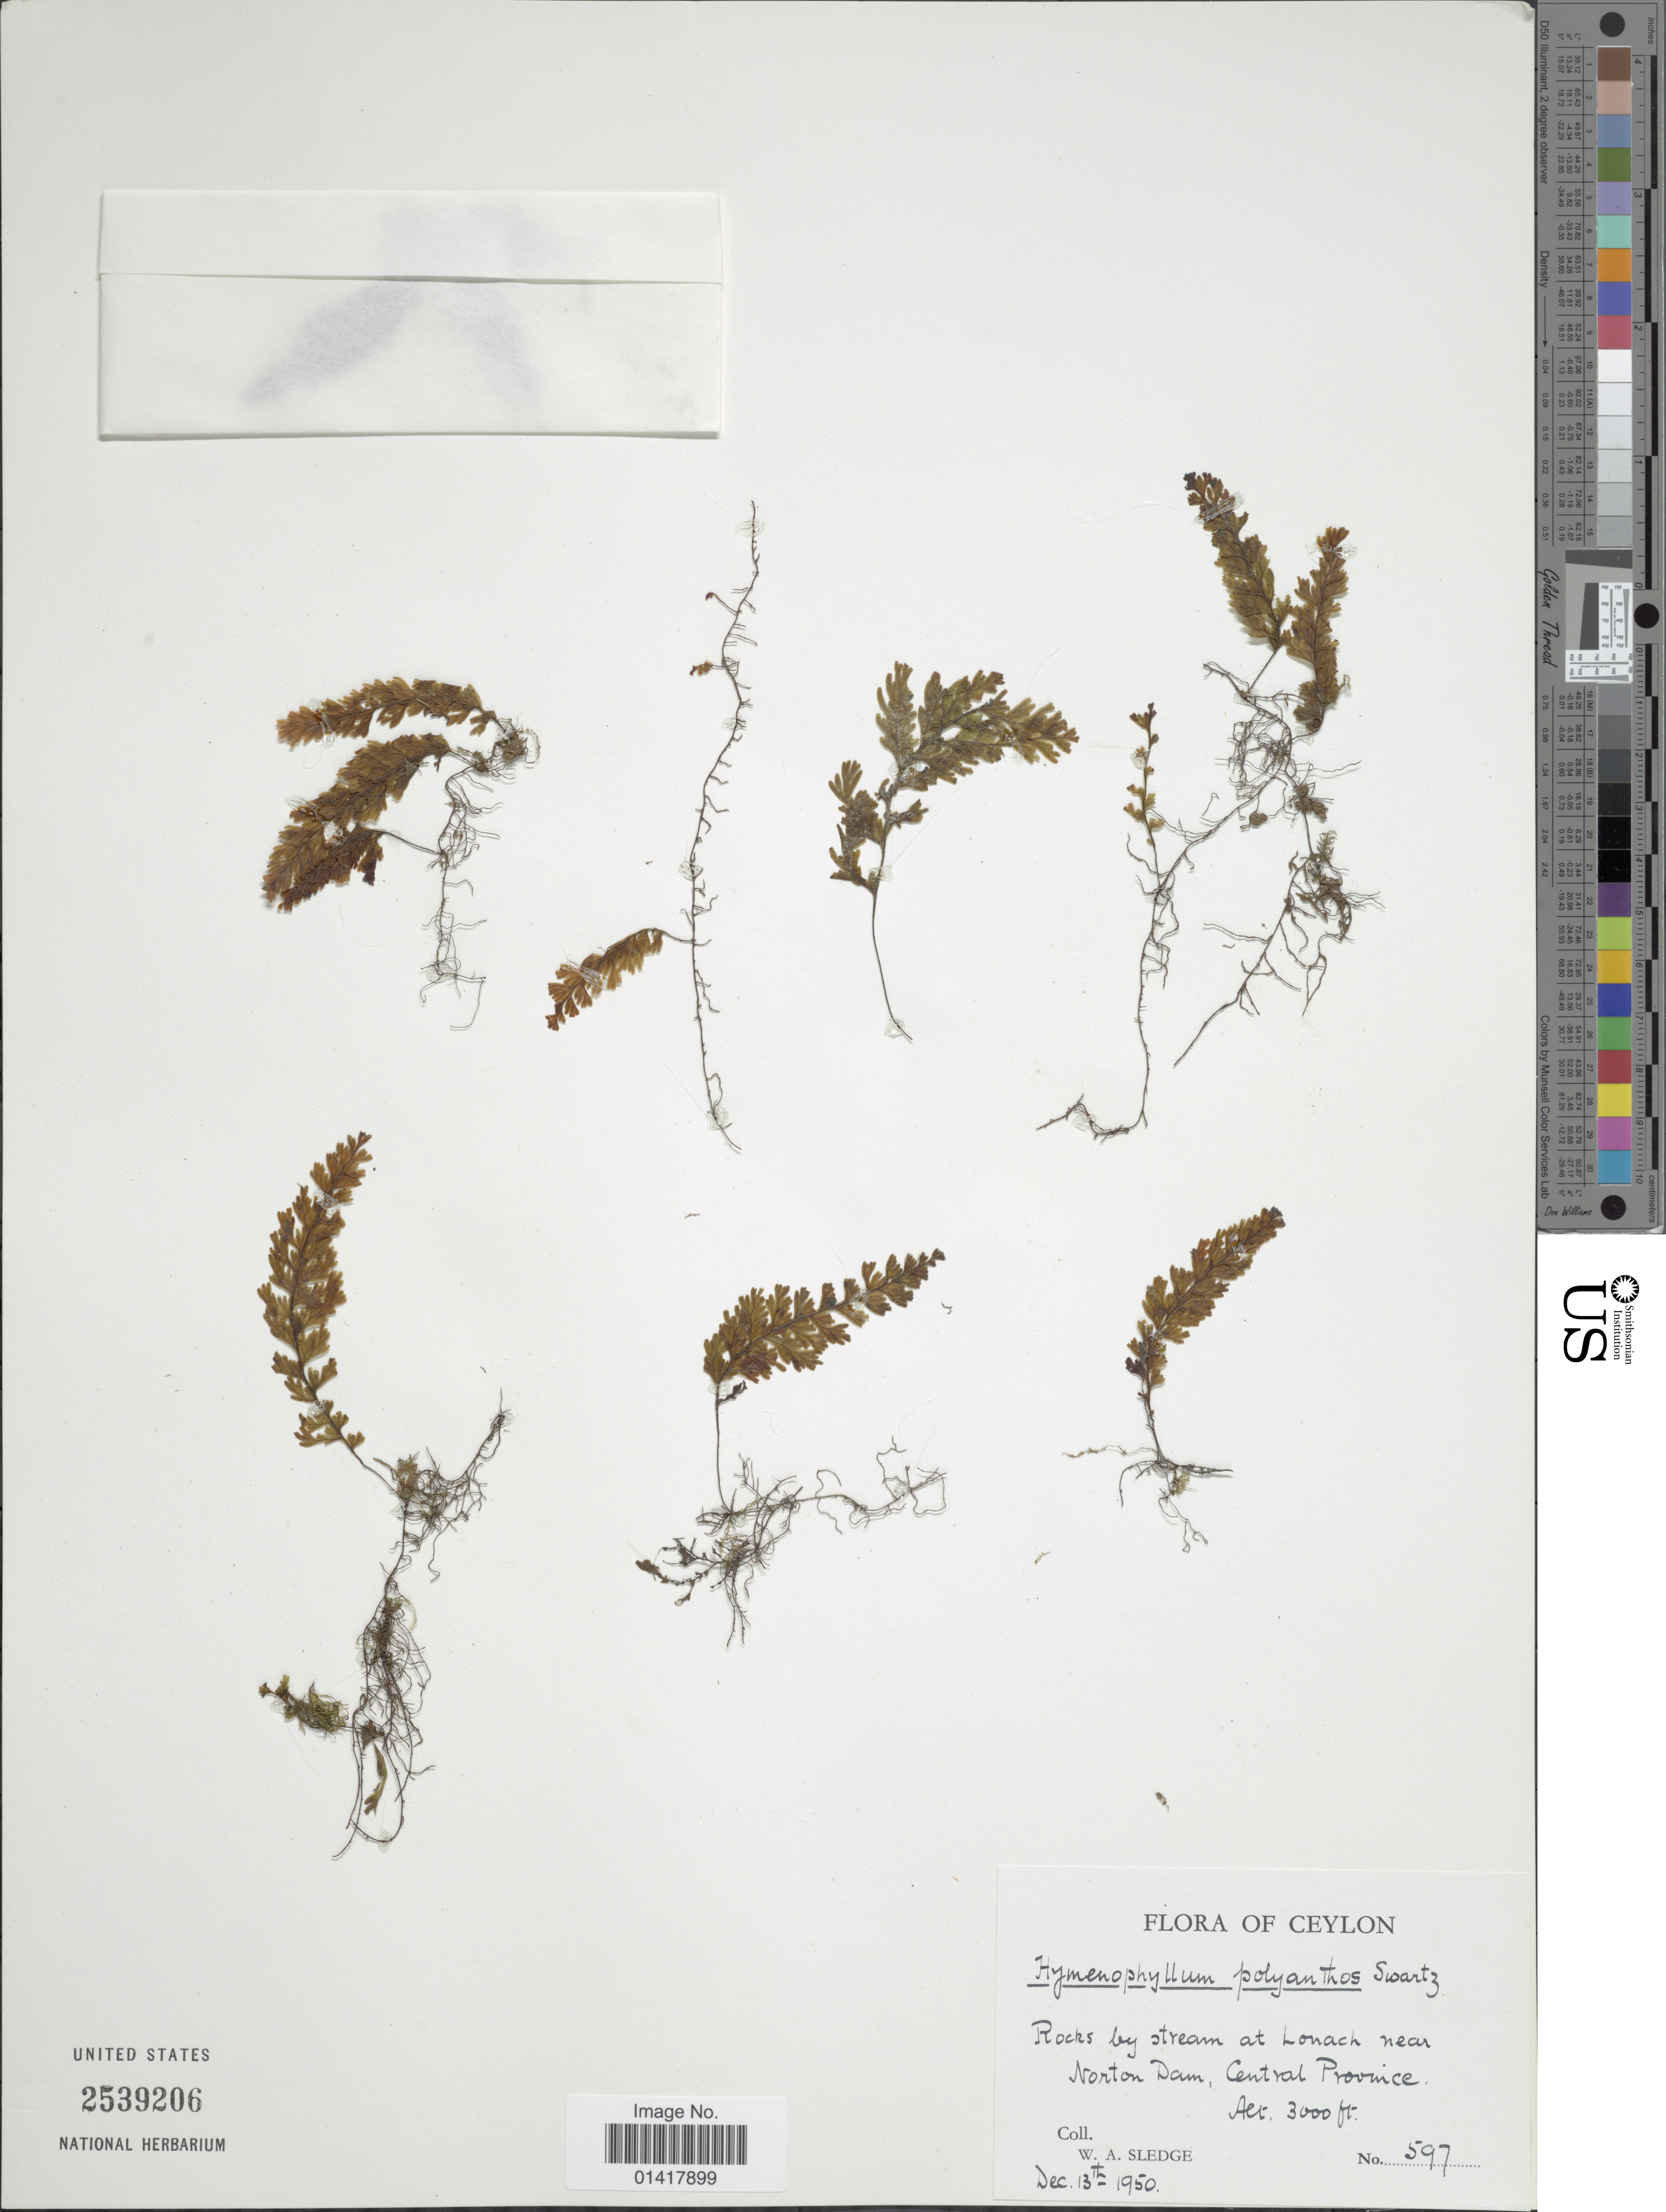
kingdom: Plantae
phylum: Tracheophyta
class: Polypodiopsida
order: Hymenophyllales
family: Hymenophyllaceae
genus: Hymenophyllum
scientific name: Hymenophyllum polyanthos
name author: (Sw.) Sw.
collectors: W. A. Sledge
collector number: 597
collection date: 1950-12-13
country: Sri Lanka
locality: Ceylon, Rocks by stream at Lonach near Norton Dam, Central Province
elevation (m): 914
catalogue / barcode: US 2539206